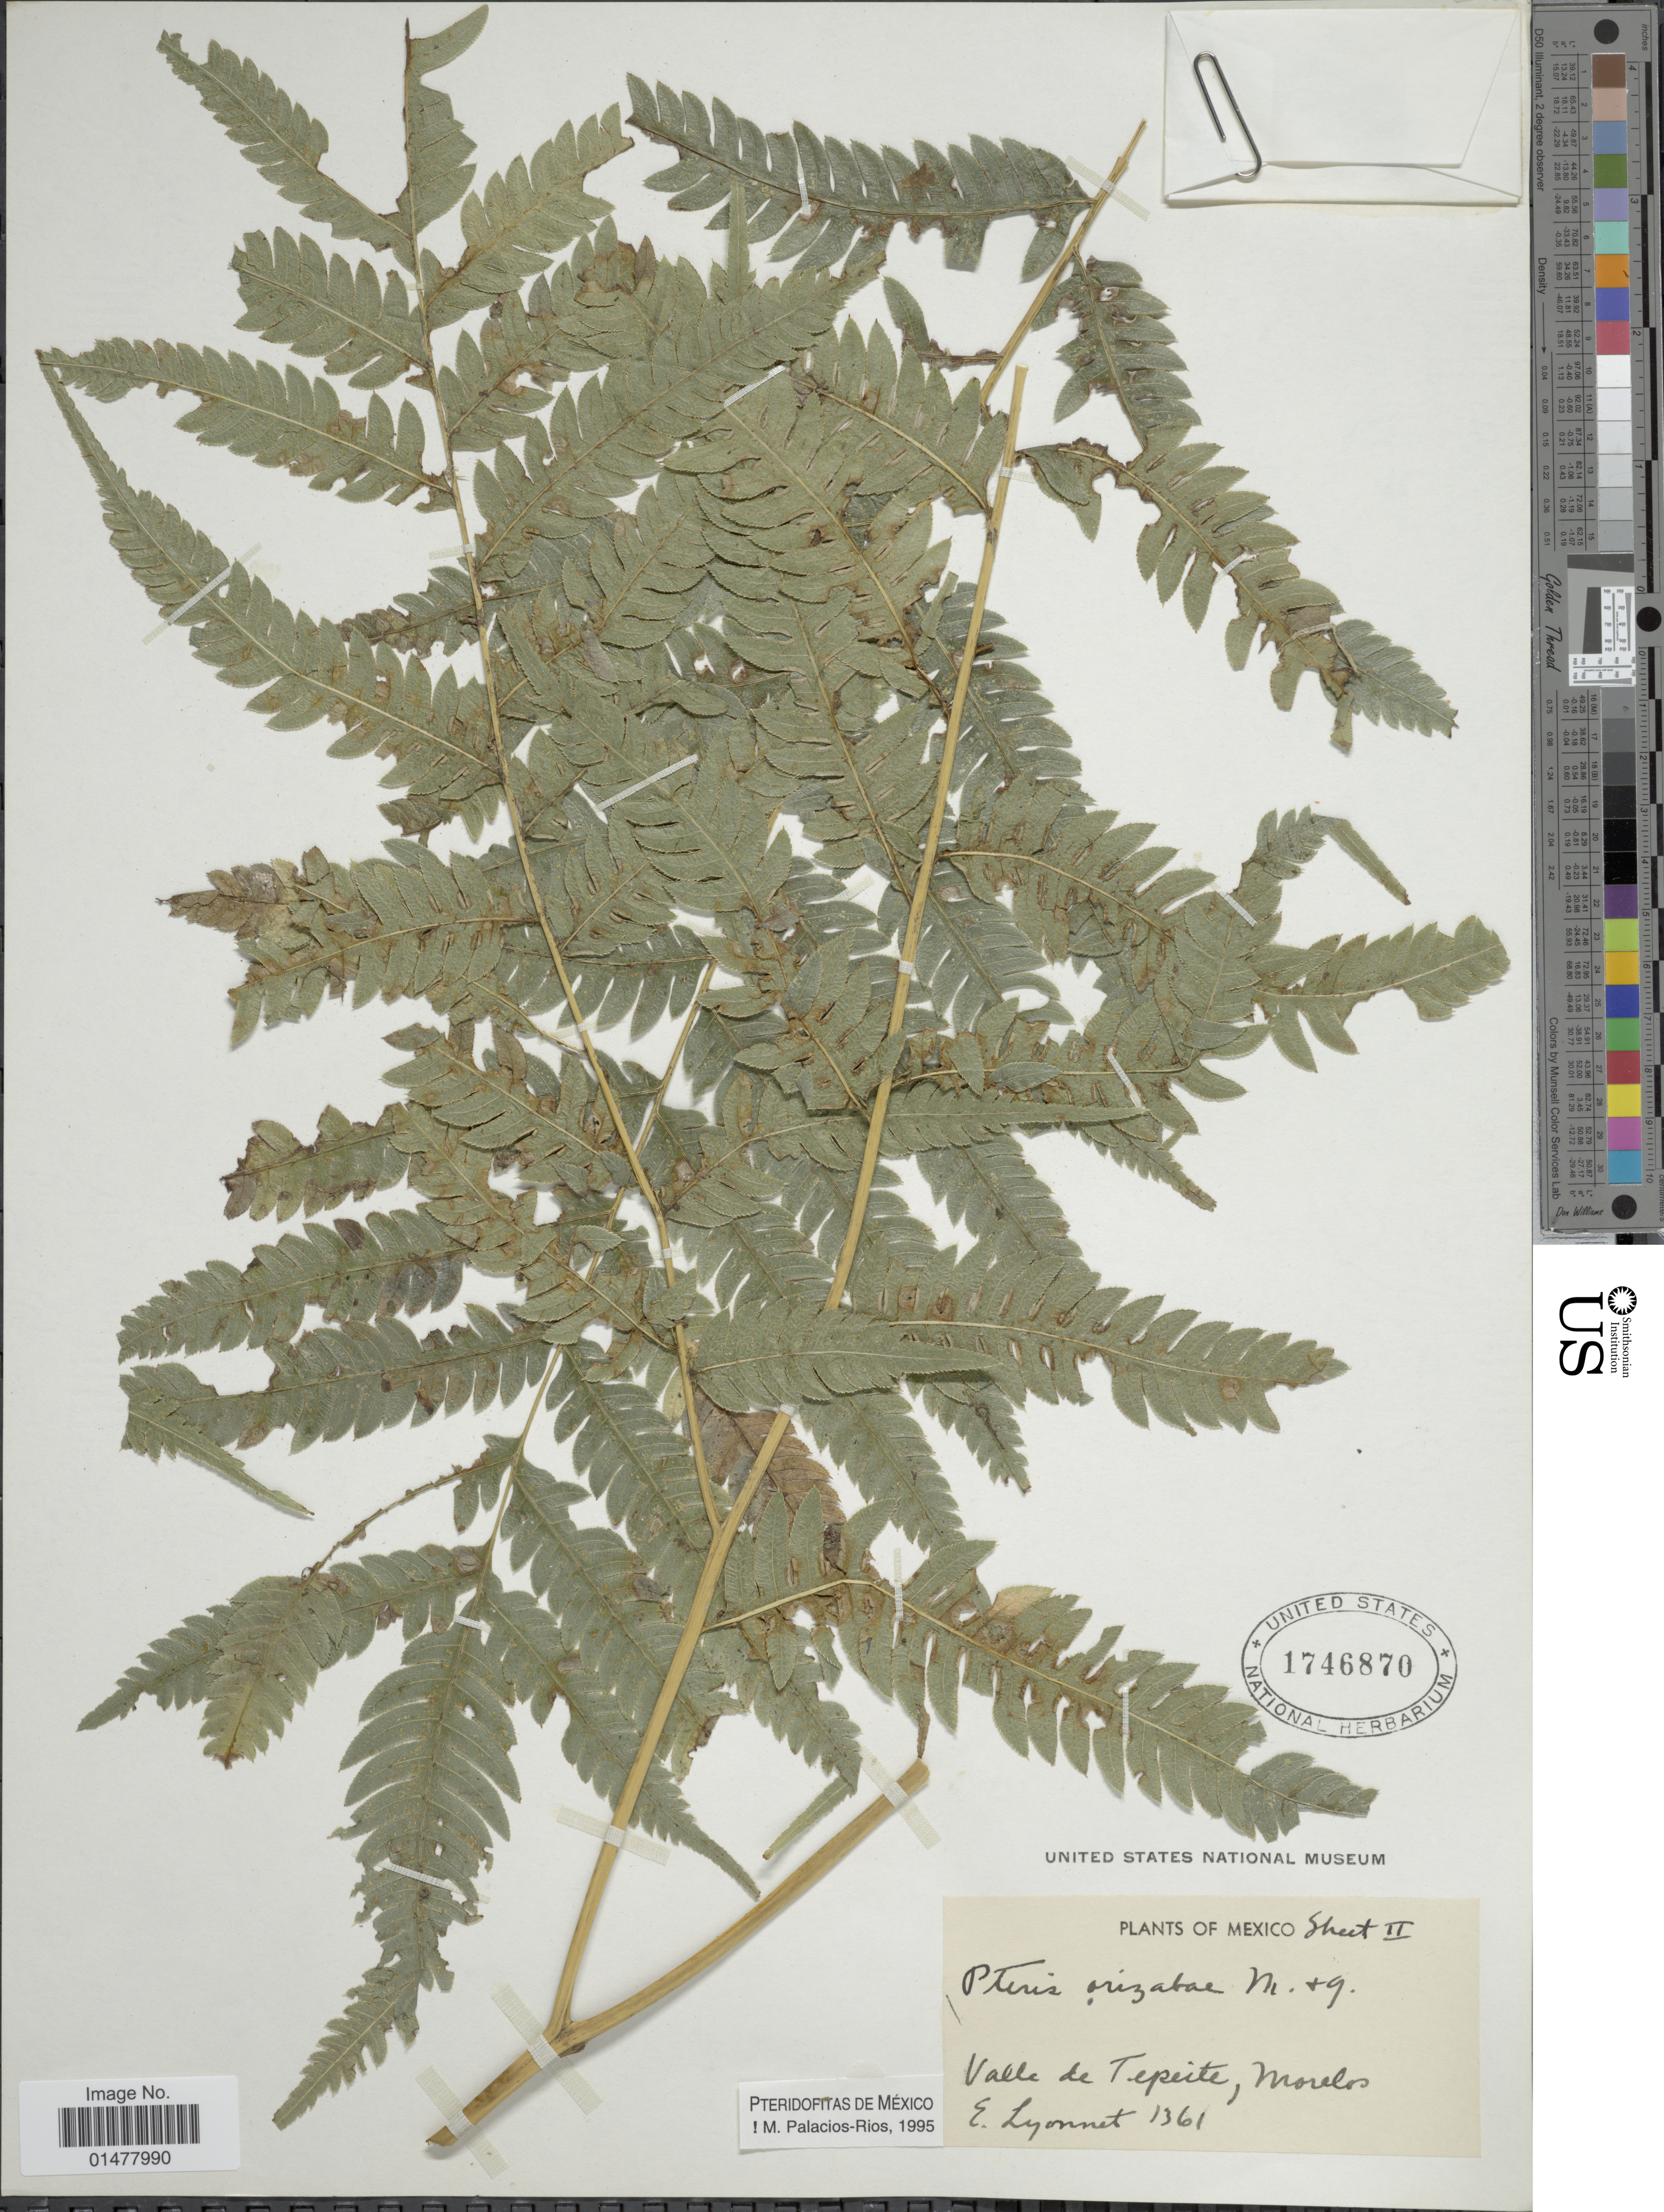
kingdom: Plantae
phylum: Tracheophyta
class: Polypodiopsida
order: Polypodiales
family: Pteridaceae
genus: Pteris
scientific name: Pteris orizabae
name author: M. Martens & Galeotti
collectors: E. Lyonnet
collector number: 1361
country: Mexico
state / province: Morelos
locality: PLants of Mexico, Valle de Tepeite, Morelos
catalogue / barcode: US 1746870